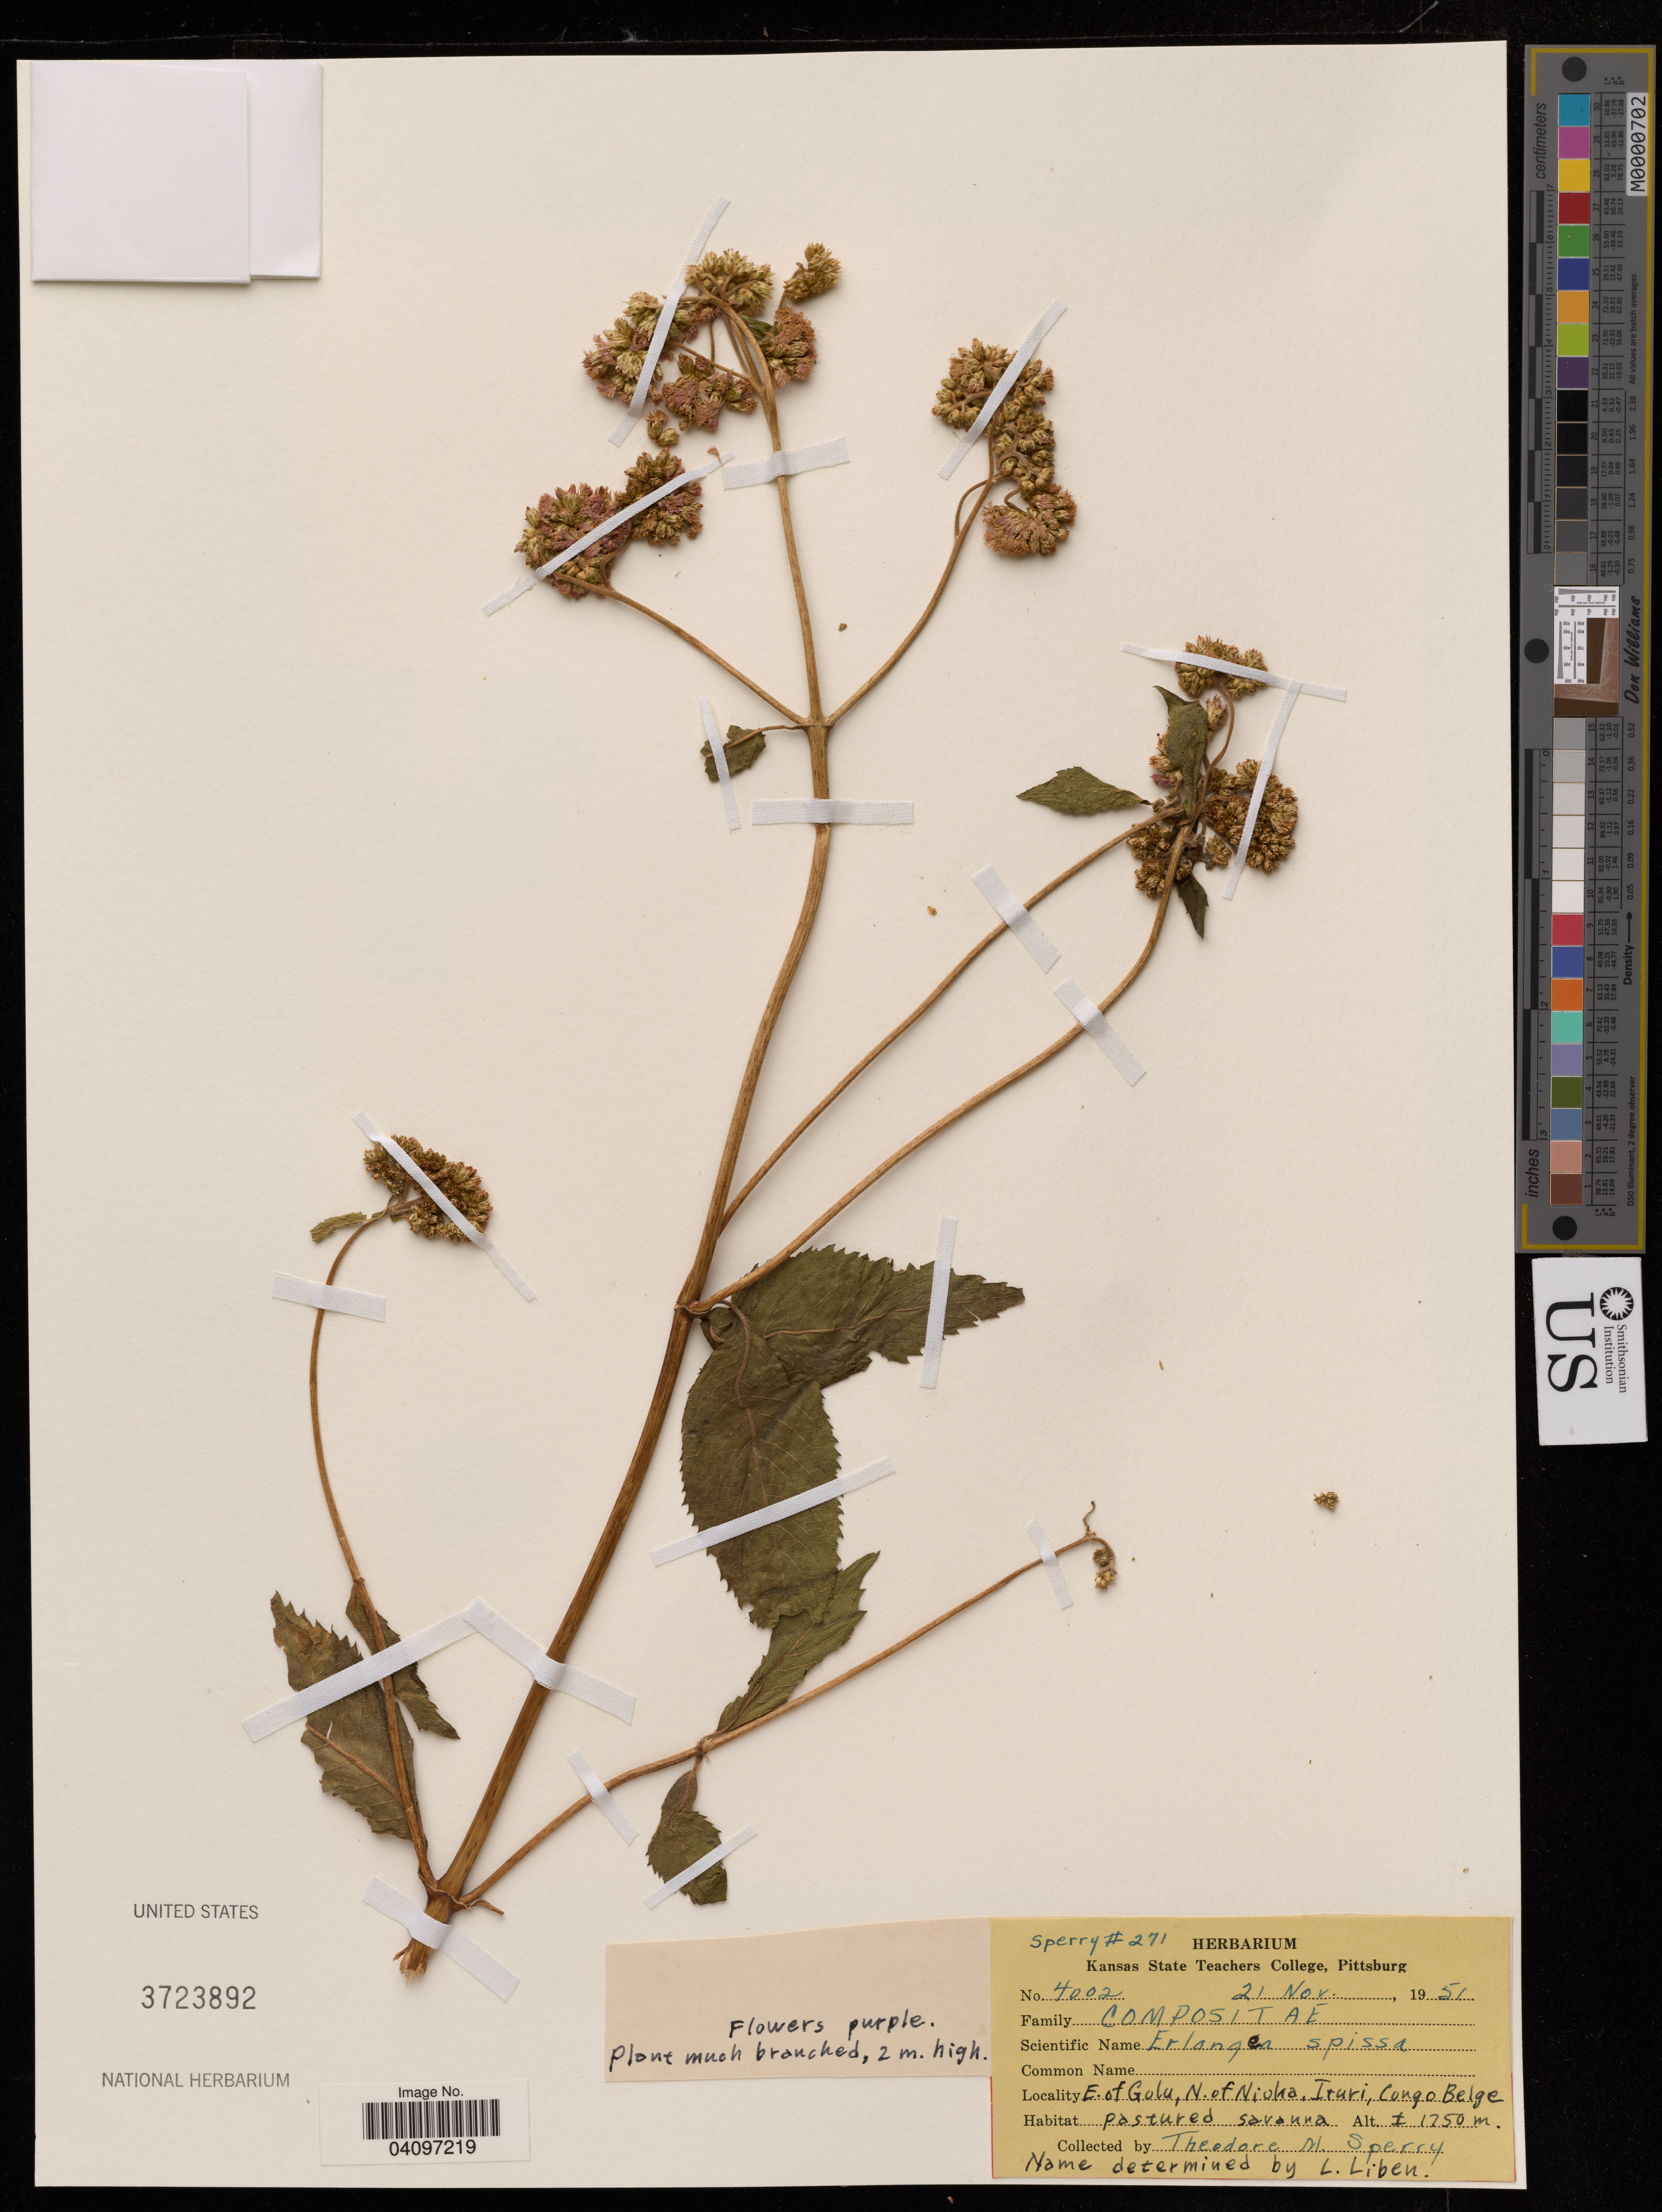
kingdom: Plantae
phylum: Tracheophyta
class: Magnoliopsida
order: Asterales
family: Asteraceae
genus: Erlangea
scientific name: Erlangea spissa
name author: S. Moore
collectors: T. Sperry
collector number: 4002/271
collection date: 1951-11-21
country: Congo, Democratic Republic of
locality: E. of Golu, N. of Nioka, Ituri.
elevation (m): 1750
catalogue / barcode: US 3723892